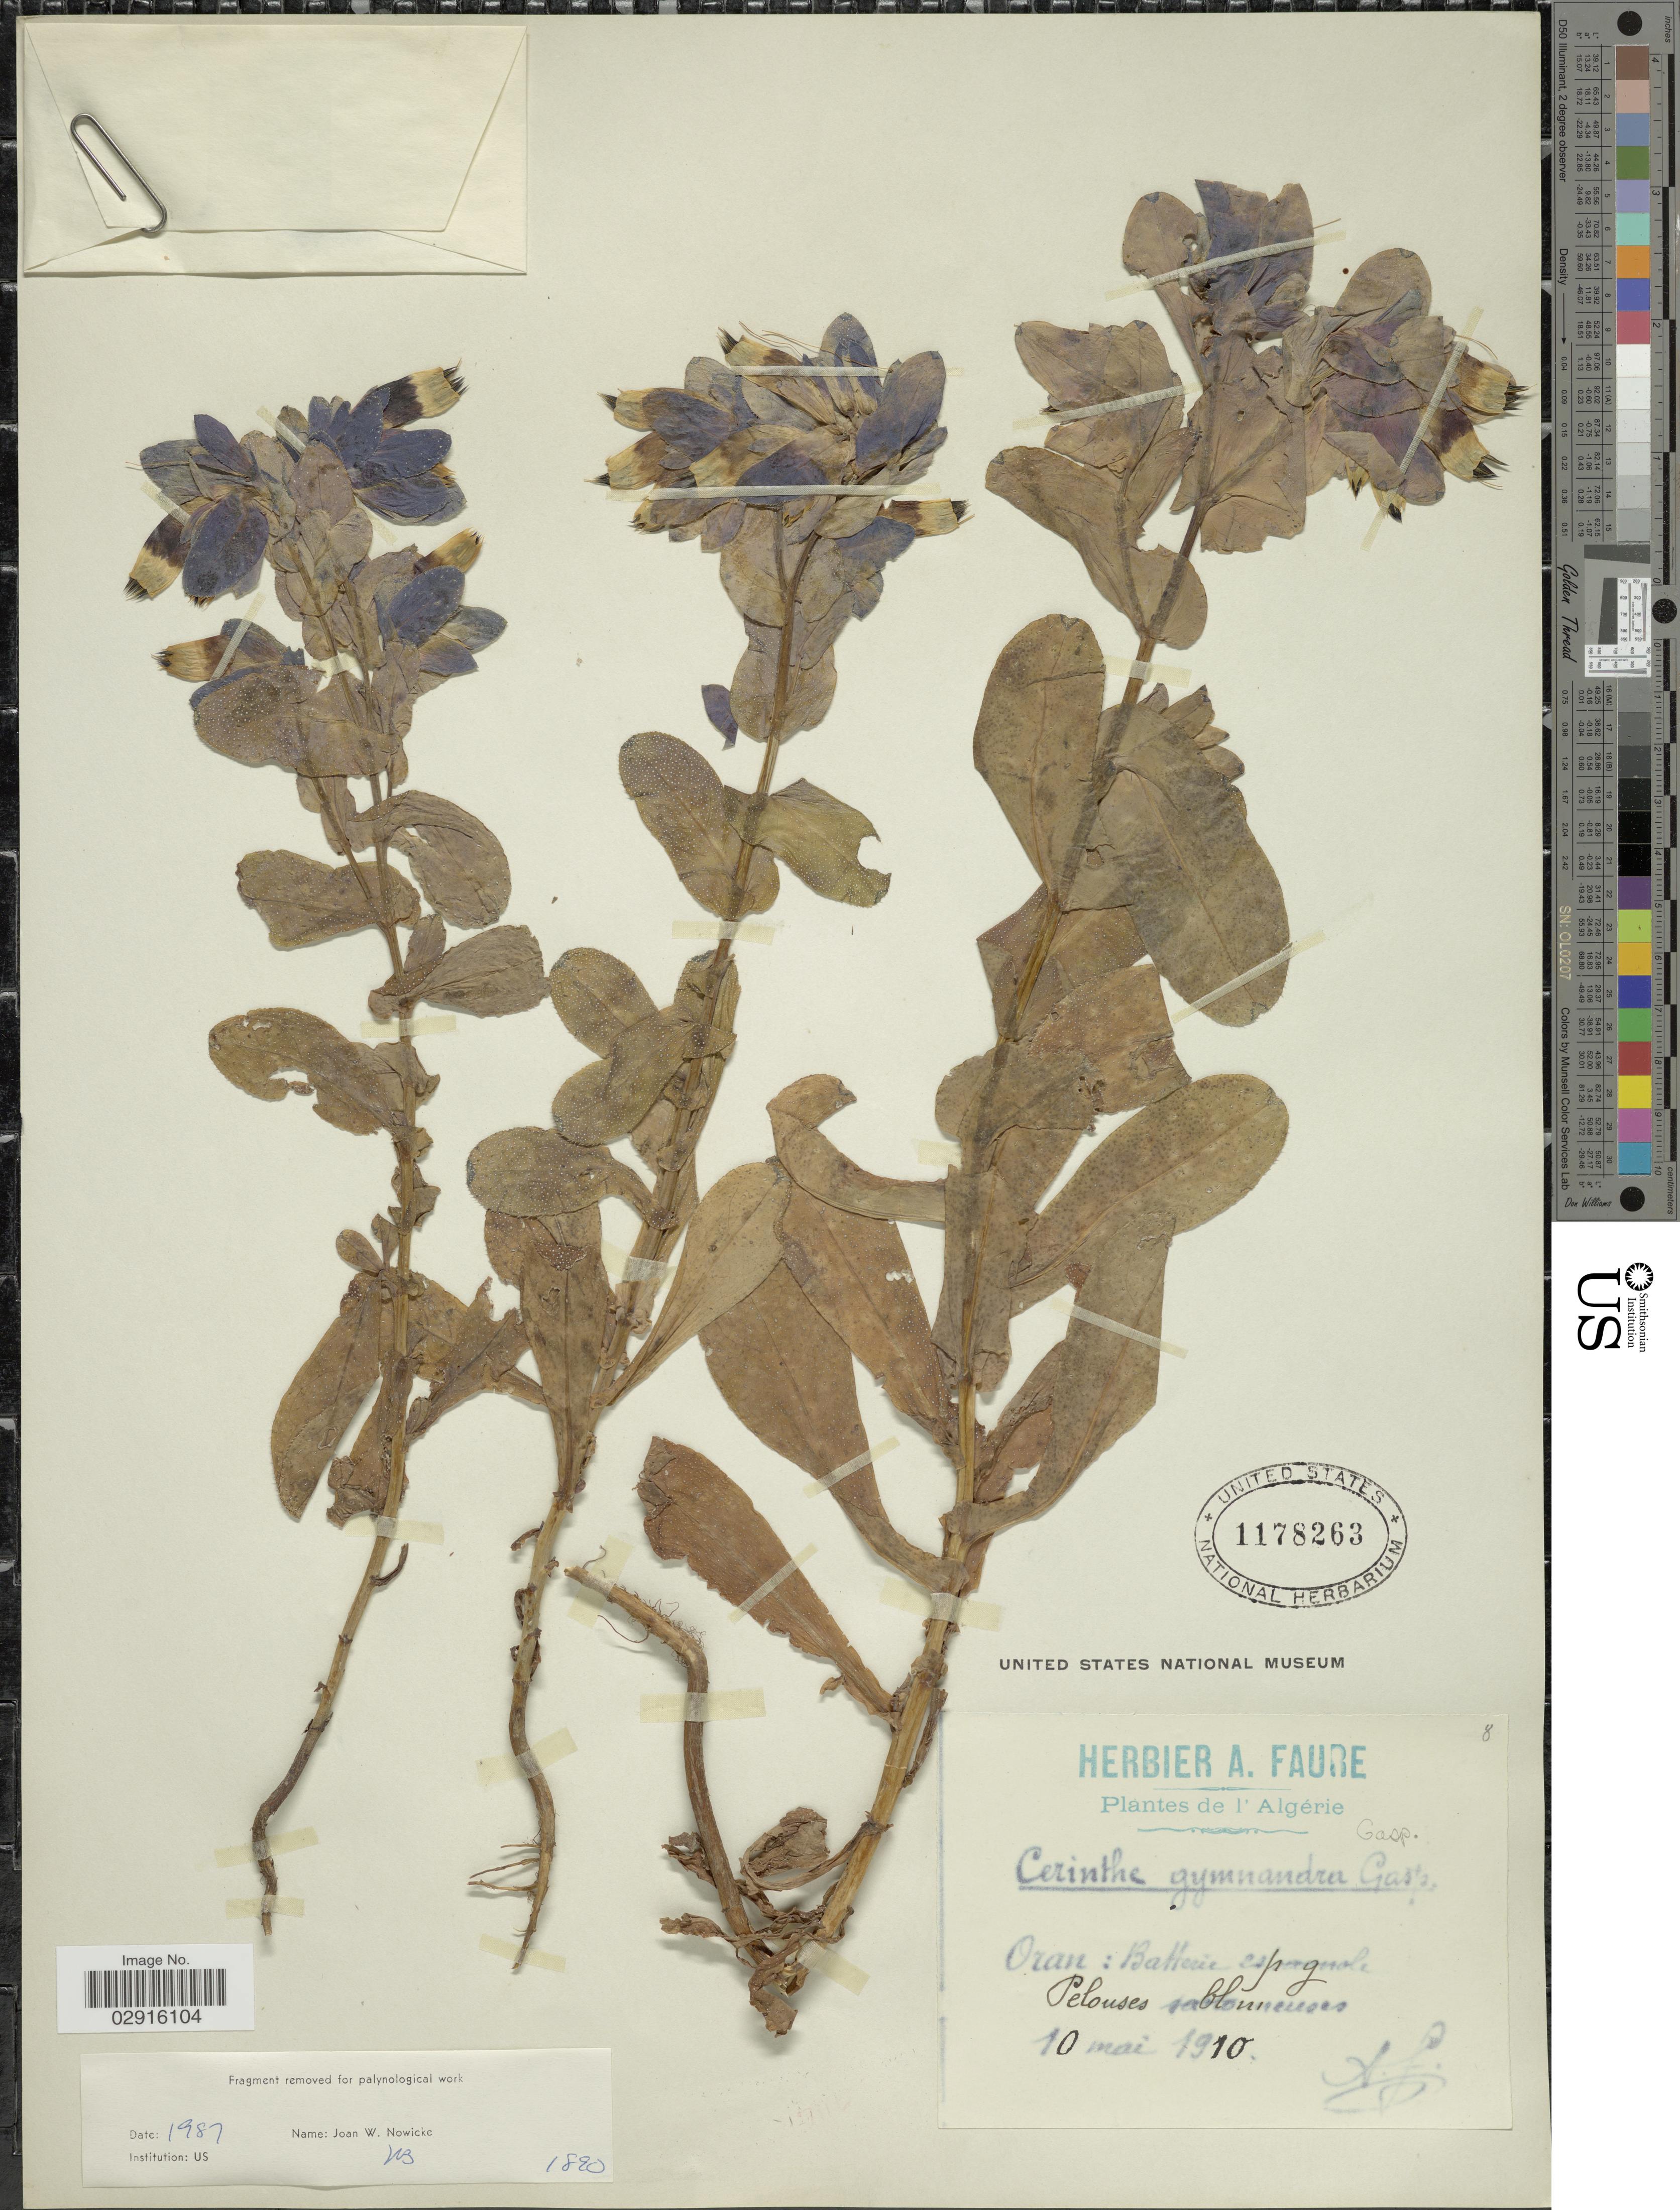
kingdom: Plantae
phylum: Tracheophyta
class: Magnoliopsida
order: Boraginales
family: Boraginaceae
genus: Cerinthe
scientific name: Cerinthe major subsp. major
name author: L.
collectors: A. Faure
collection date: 1910-05-10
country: Algeria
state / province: Oran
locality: Oran: Batterie espagnole.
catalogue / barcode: US 1178263